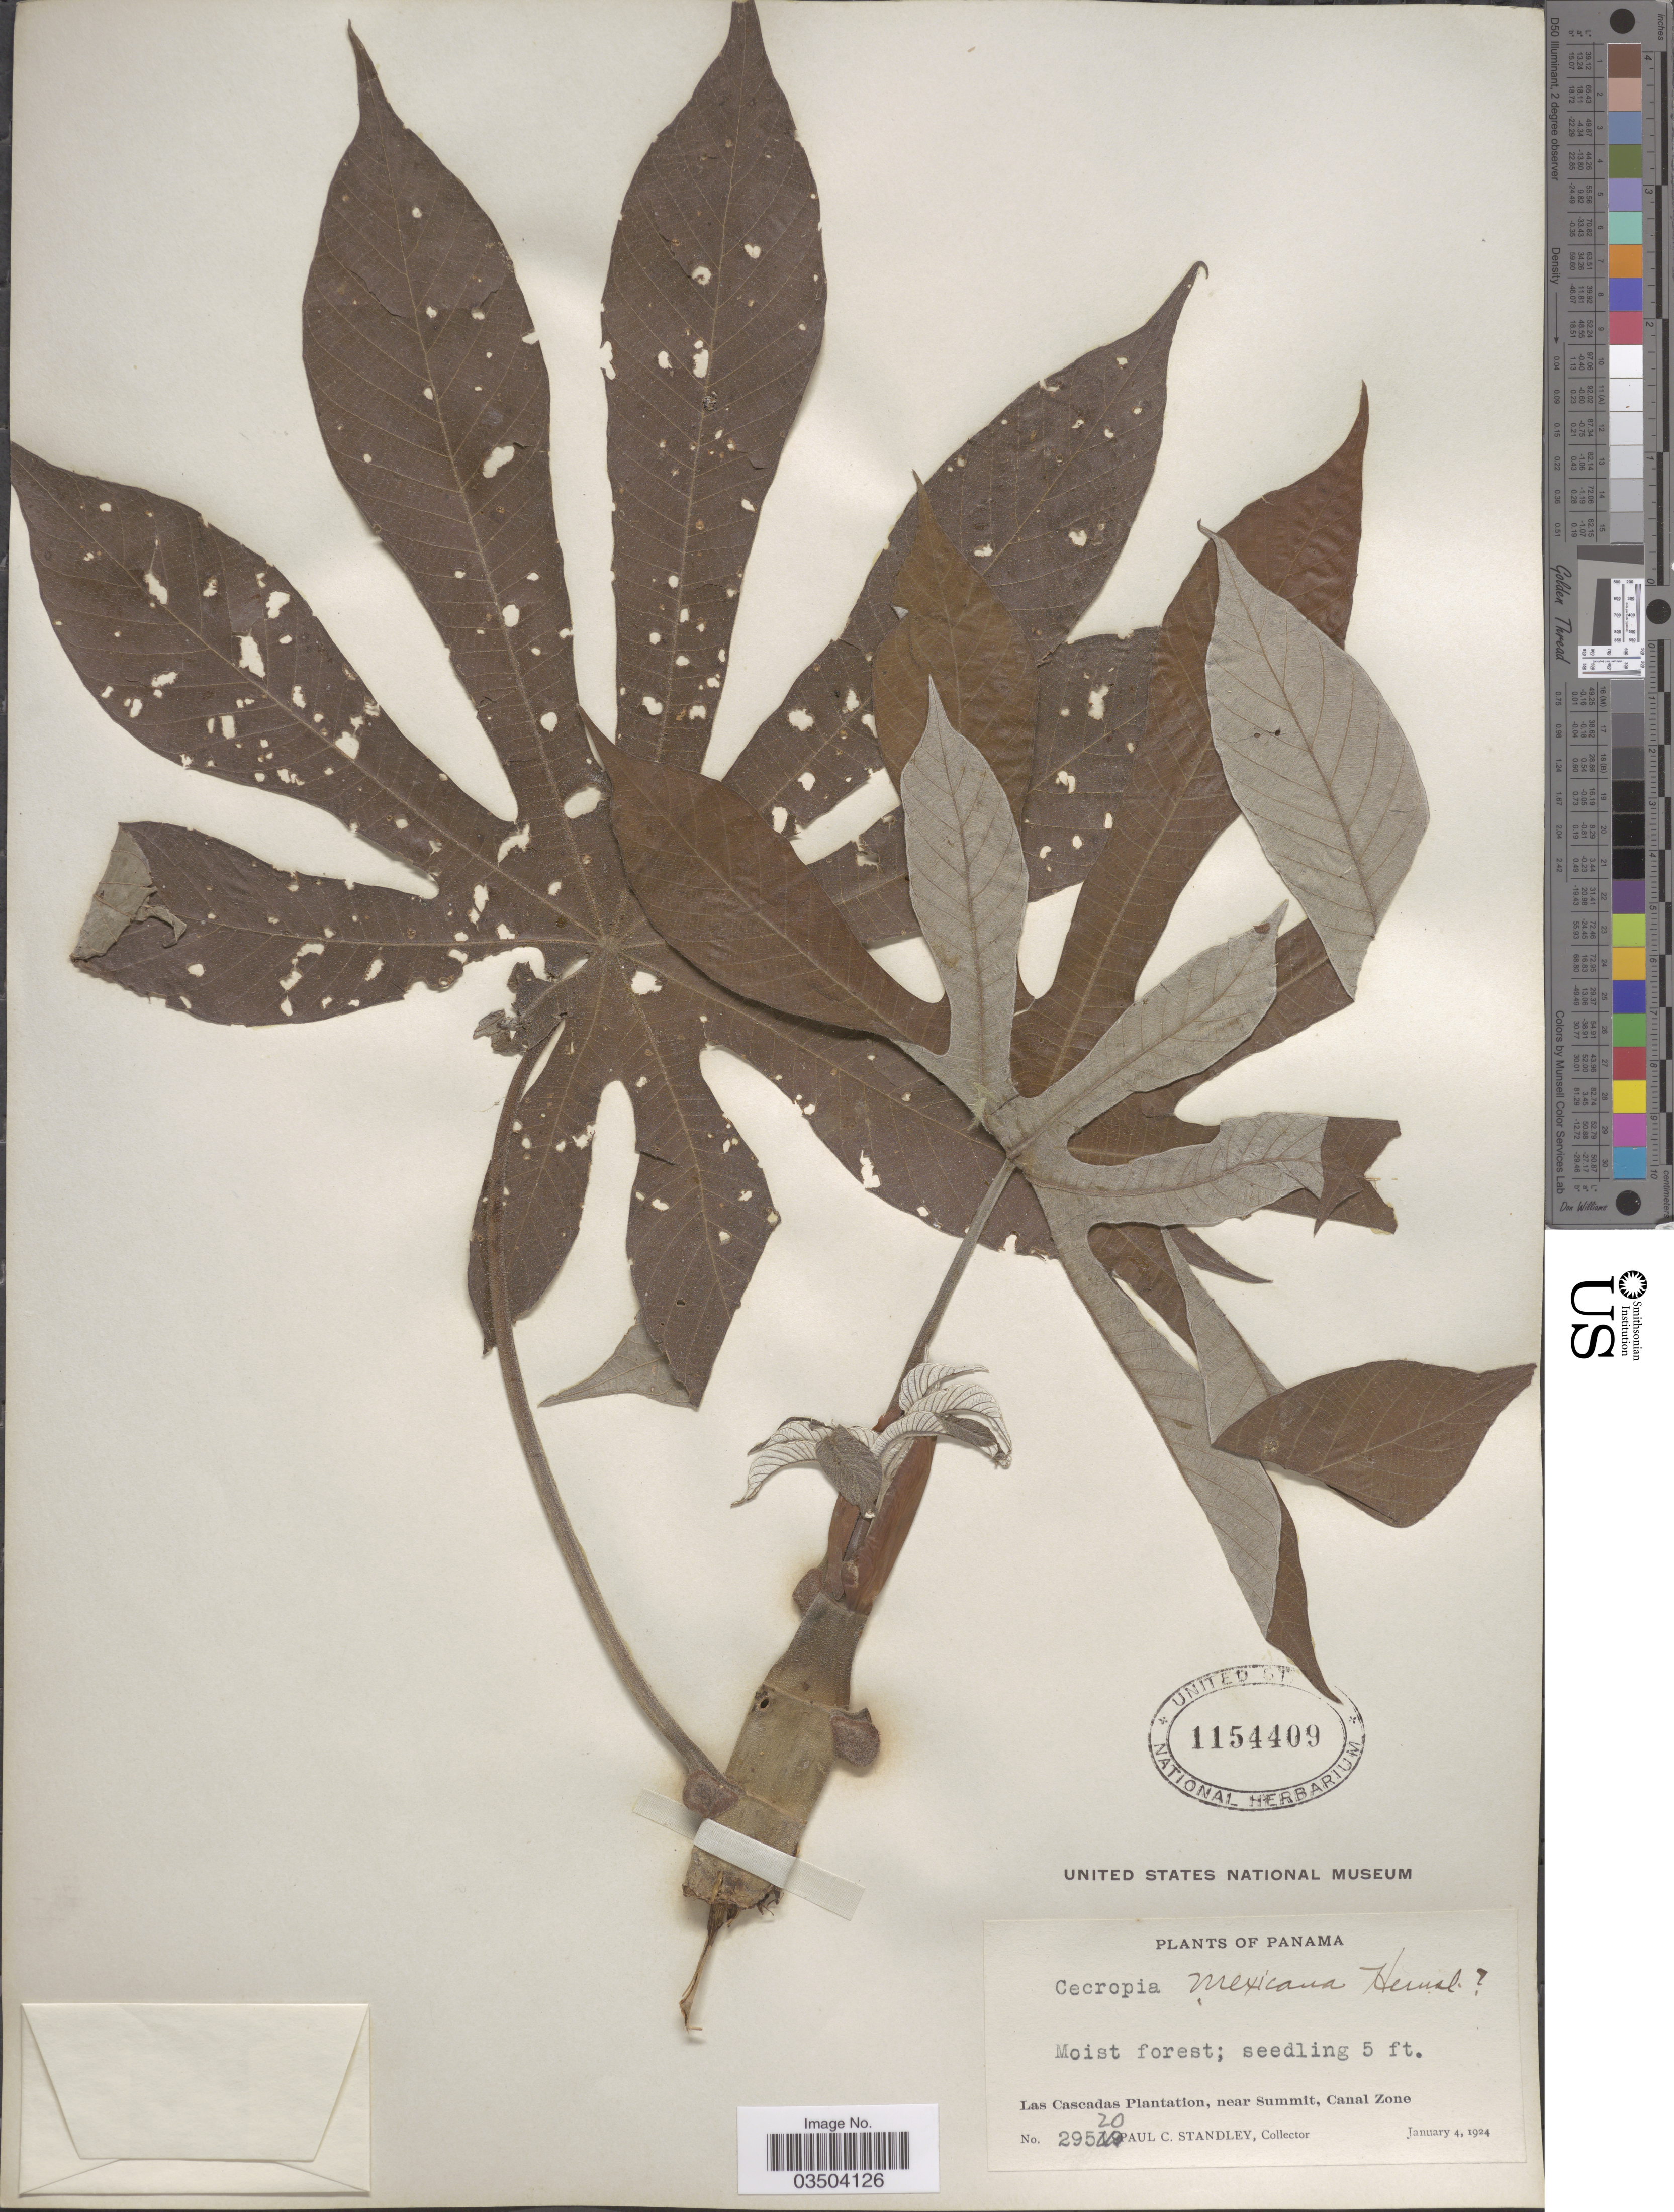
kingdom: Plantae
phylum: Tracheophyta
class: Magnoliopsida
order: Rosales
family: Urticaceae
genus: Cecropia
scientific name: Cecropia obtusifolia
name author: Bertol.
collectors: P. C. Standley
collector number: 29520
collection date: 1924-01-04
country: Panama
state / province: Colón / Panamá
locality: Las Cascadas Plantation, near Summit, Canal Zone.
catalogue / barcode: US 1154409